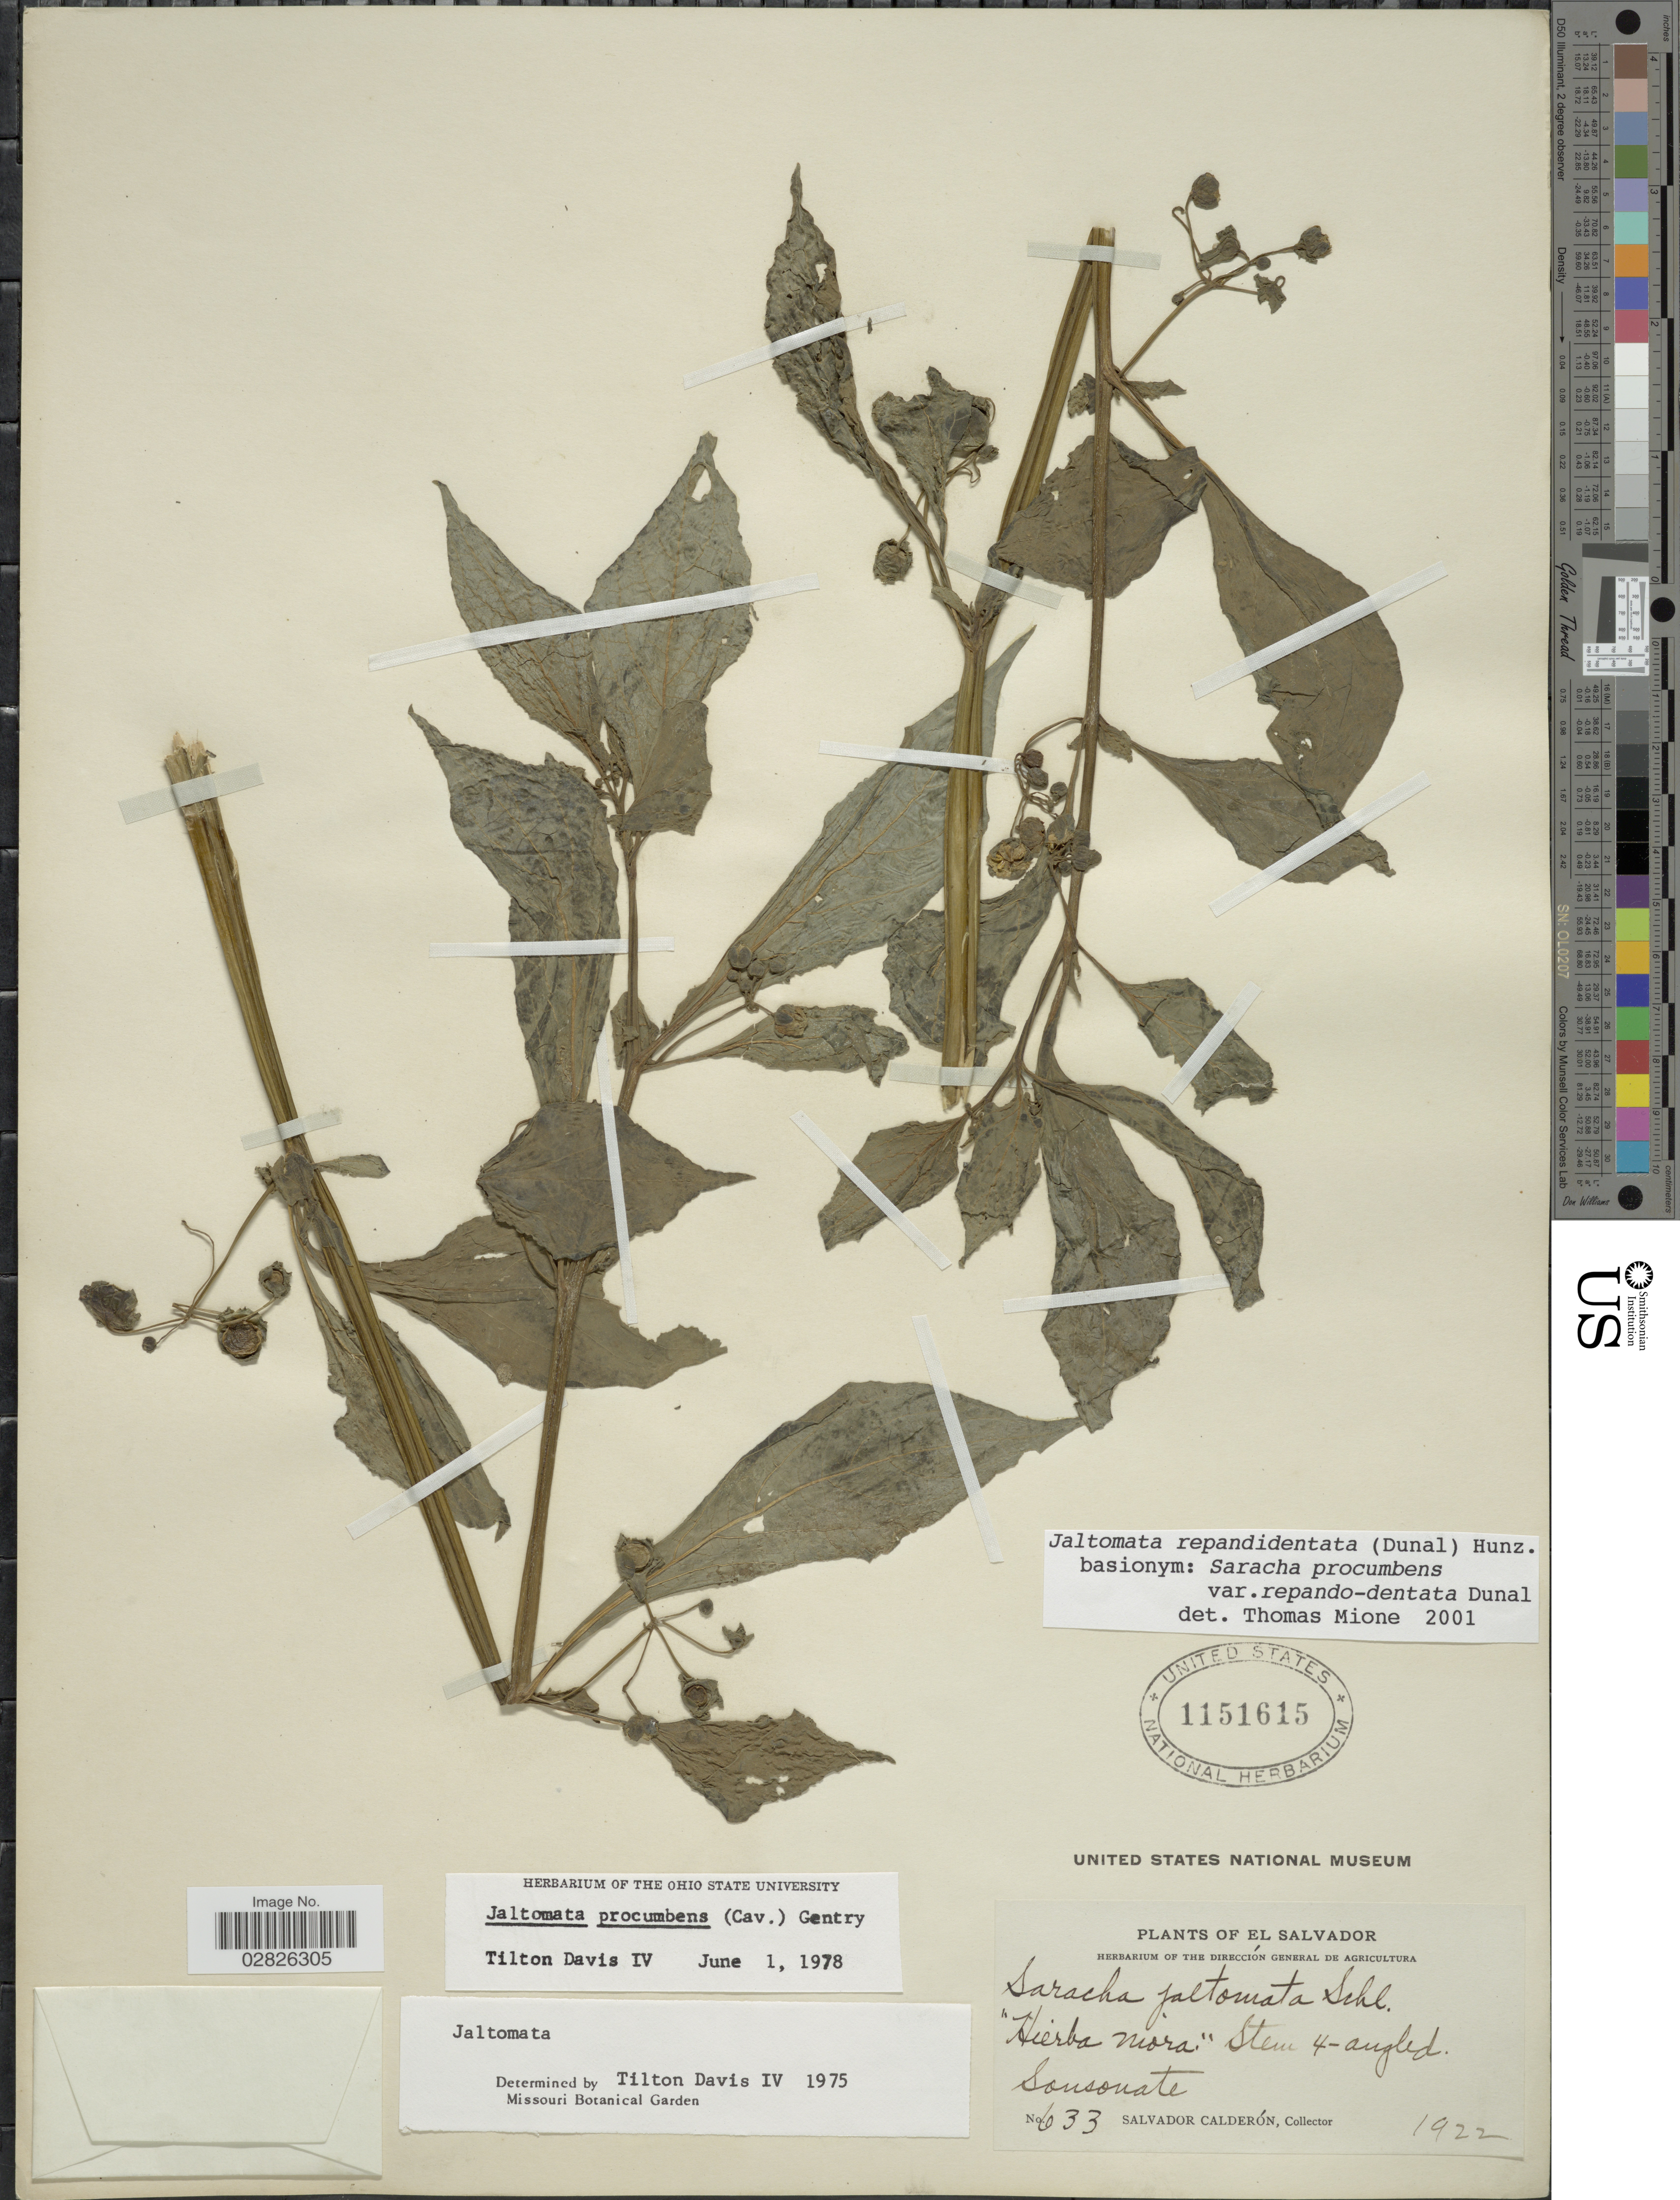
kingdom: Plantae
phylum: Tracheophyta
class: Magnoliopsida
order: Solanales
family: Solanaceae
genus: Jaltomata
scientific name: Jaltomata repandidentata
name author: (Dunal) Hunz.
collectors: S. Calderón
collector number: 633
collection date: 1922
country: El Salvador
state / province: Sonsonate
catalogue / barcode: US 1151615